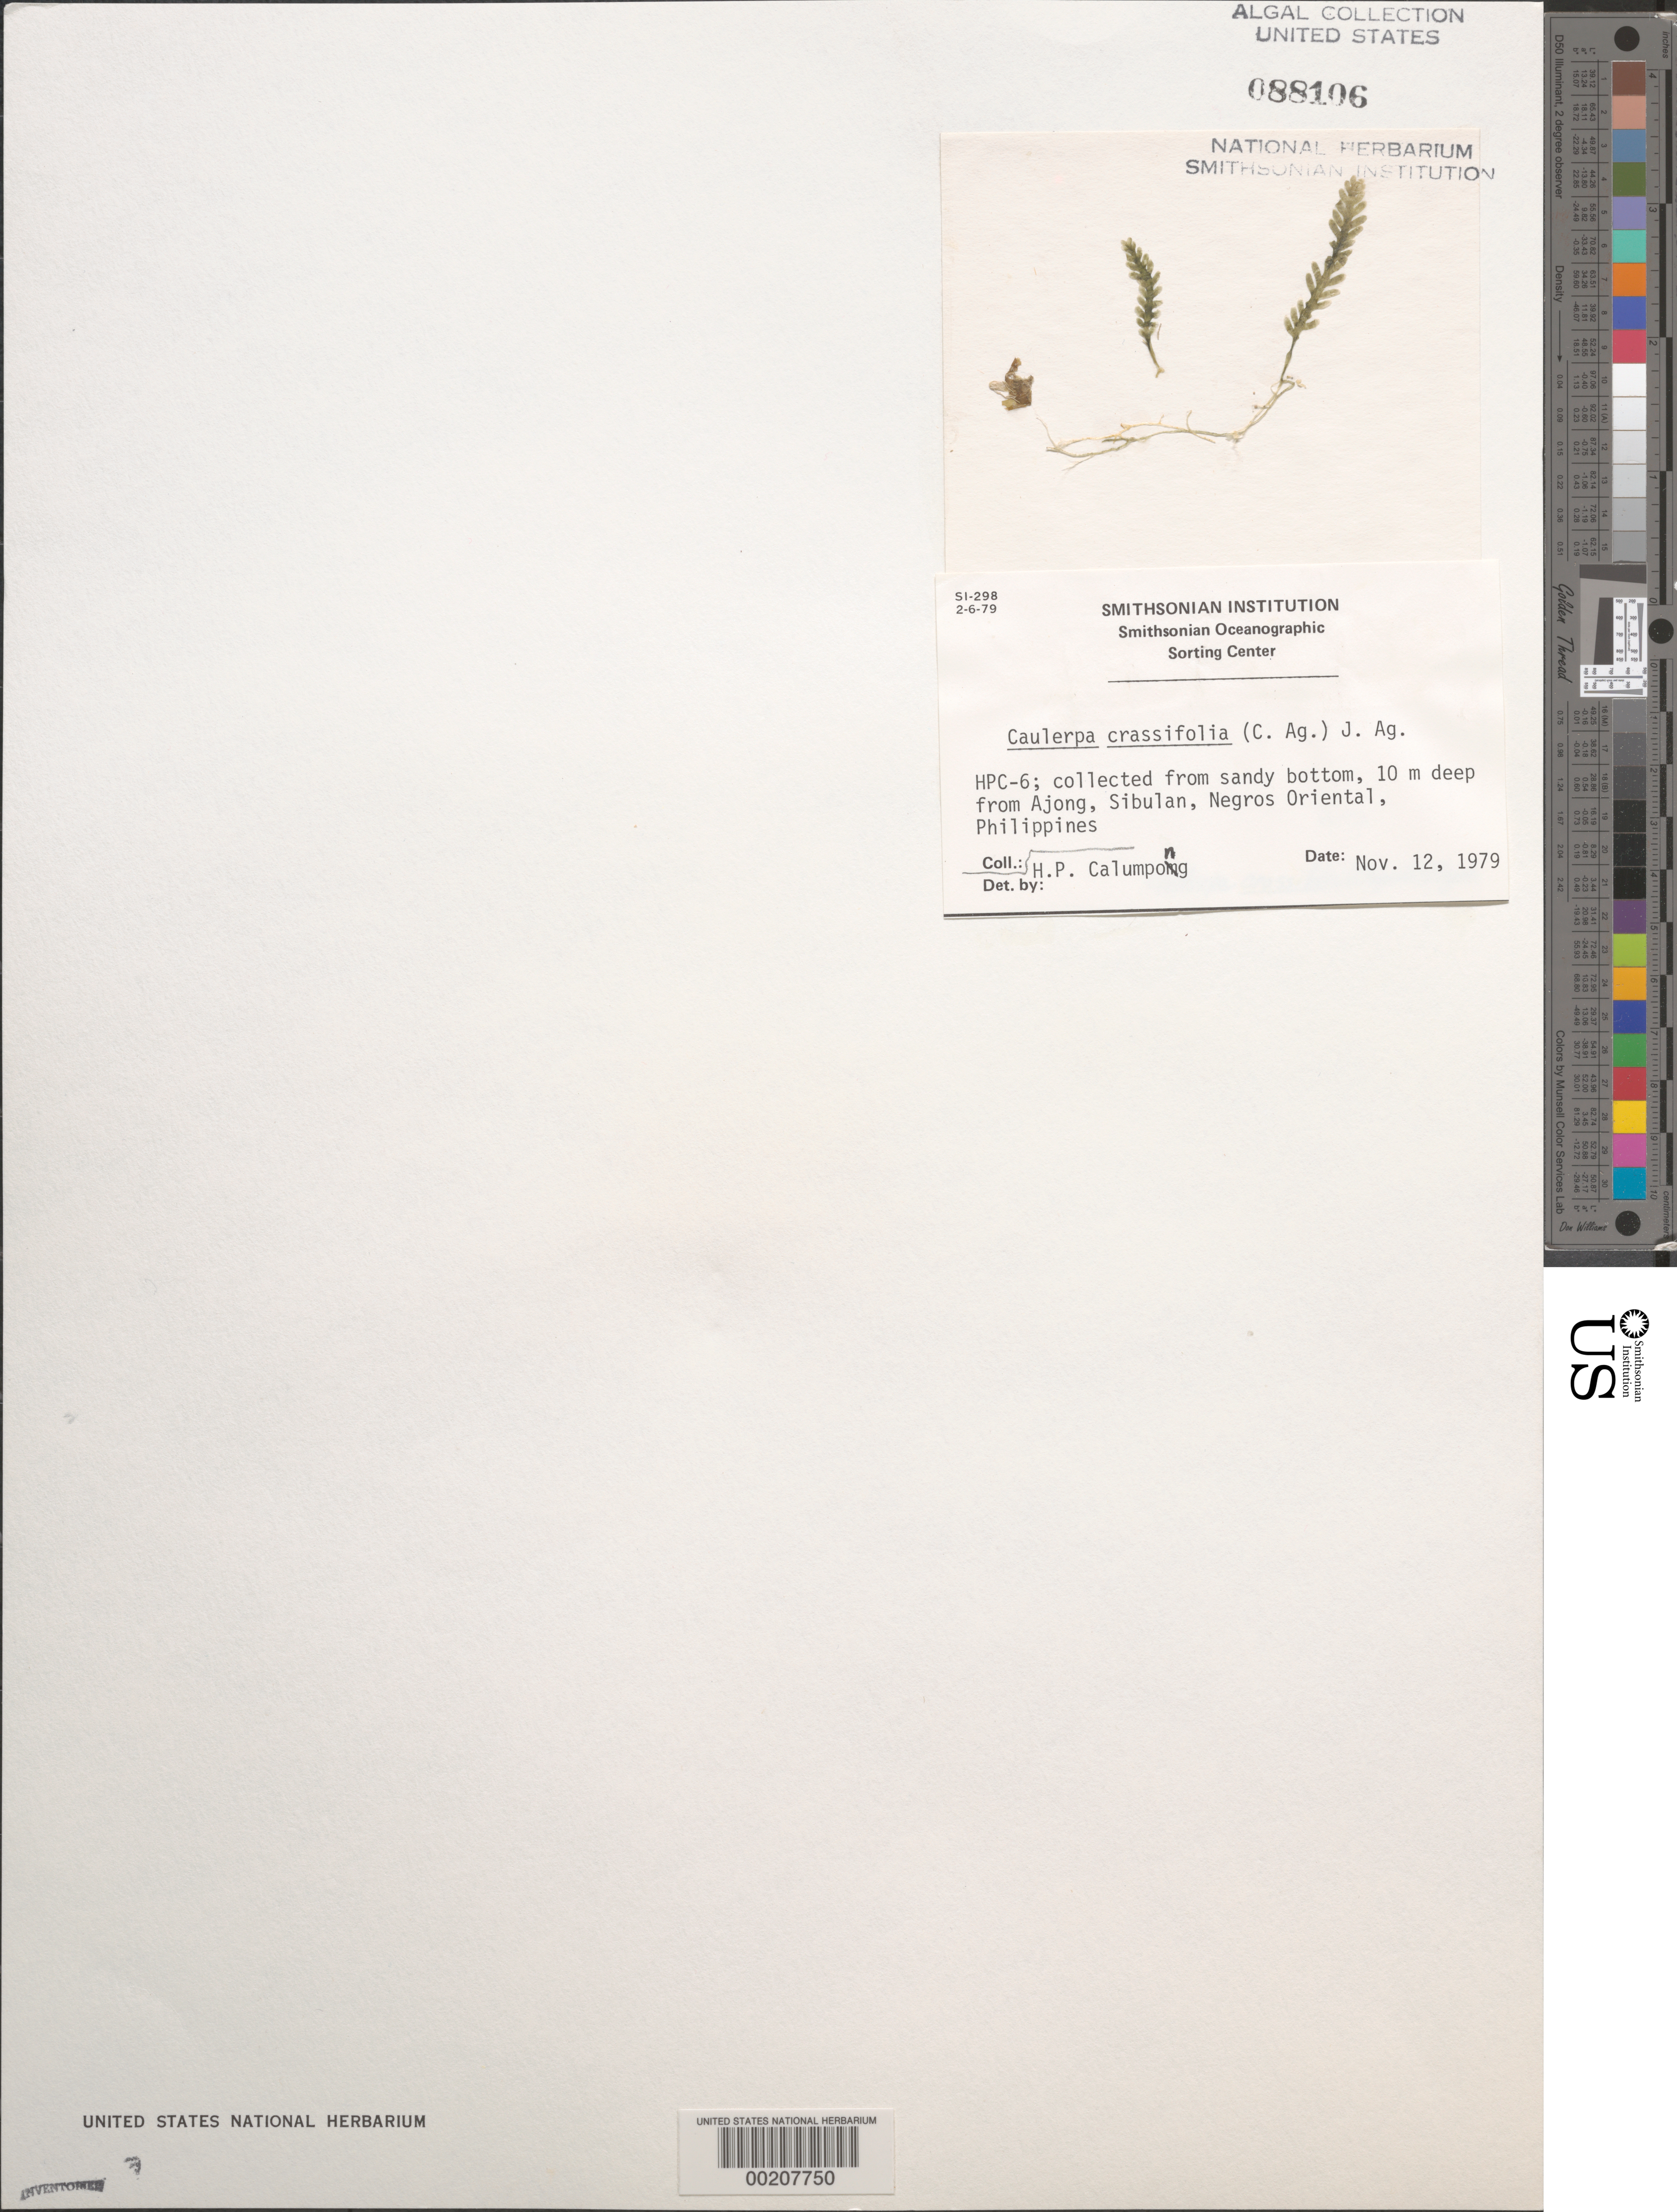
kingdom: Plantae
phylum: Chlorophyta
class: Ulvophyceae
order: Cladophorales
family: Cladophoraceae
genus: Cladophora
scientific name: Cladophora glomerata var. crassior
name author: (C. Agardh) C. Hoek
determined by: Algae name updating Project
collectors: H. Calumpong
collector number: Hpc-6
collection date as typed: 12 Nov 1979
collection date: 1979-11-12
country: Philippines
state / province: Central Visayas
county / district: Negros Oriental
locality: Ajong, sibulan, negros oriental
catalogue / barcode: US 88106